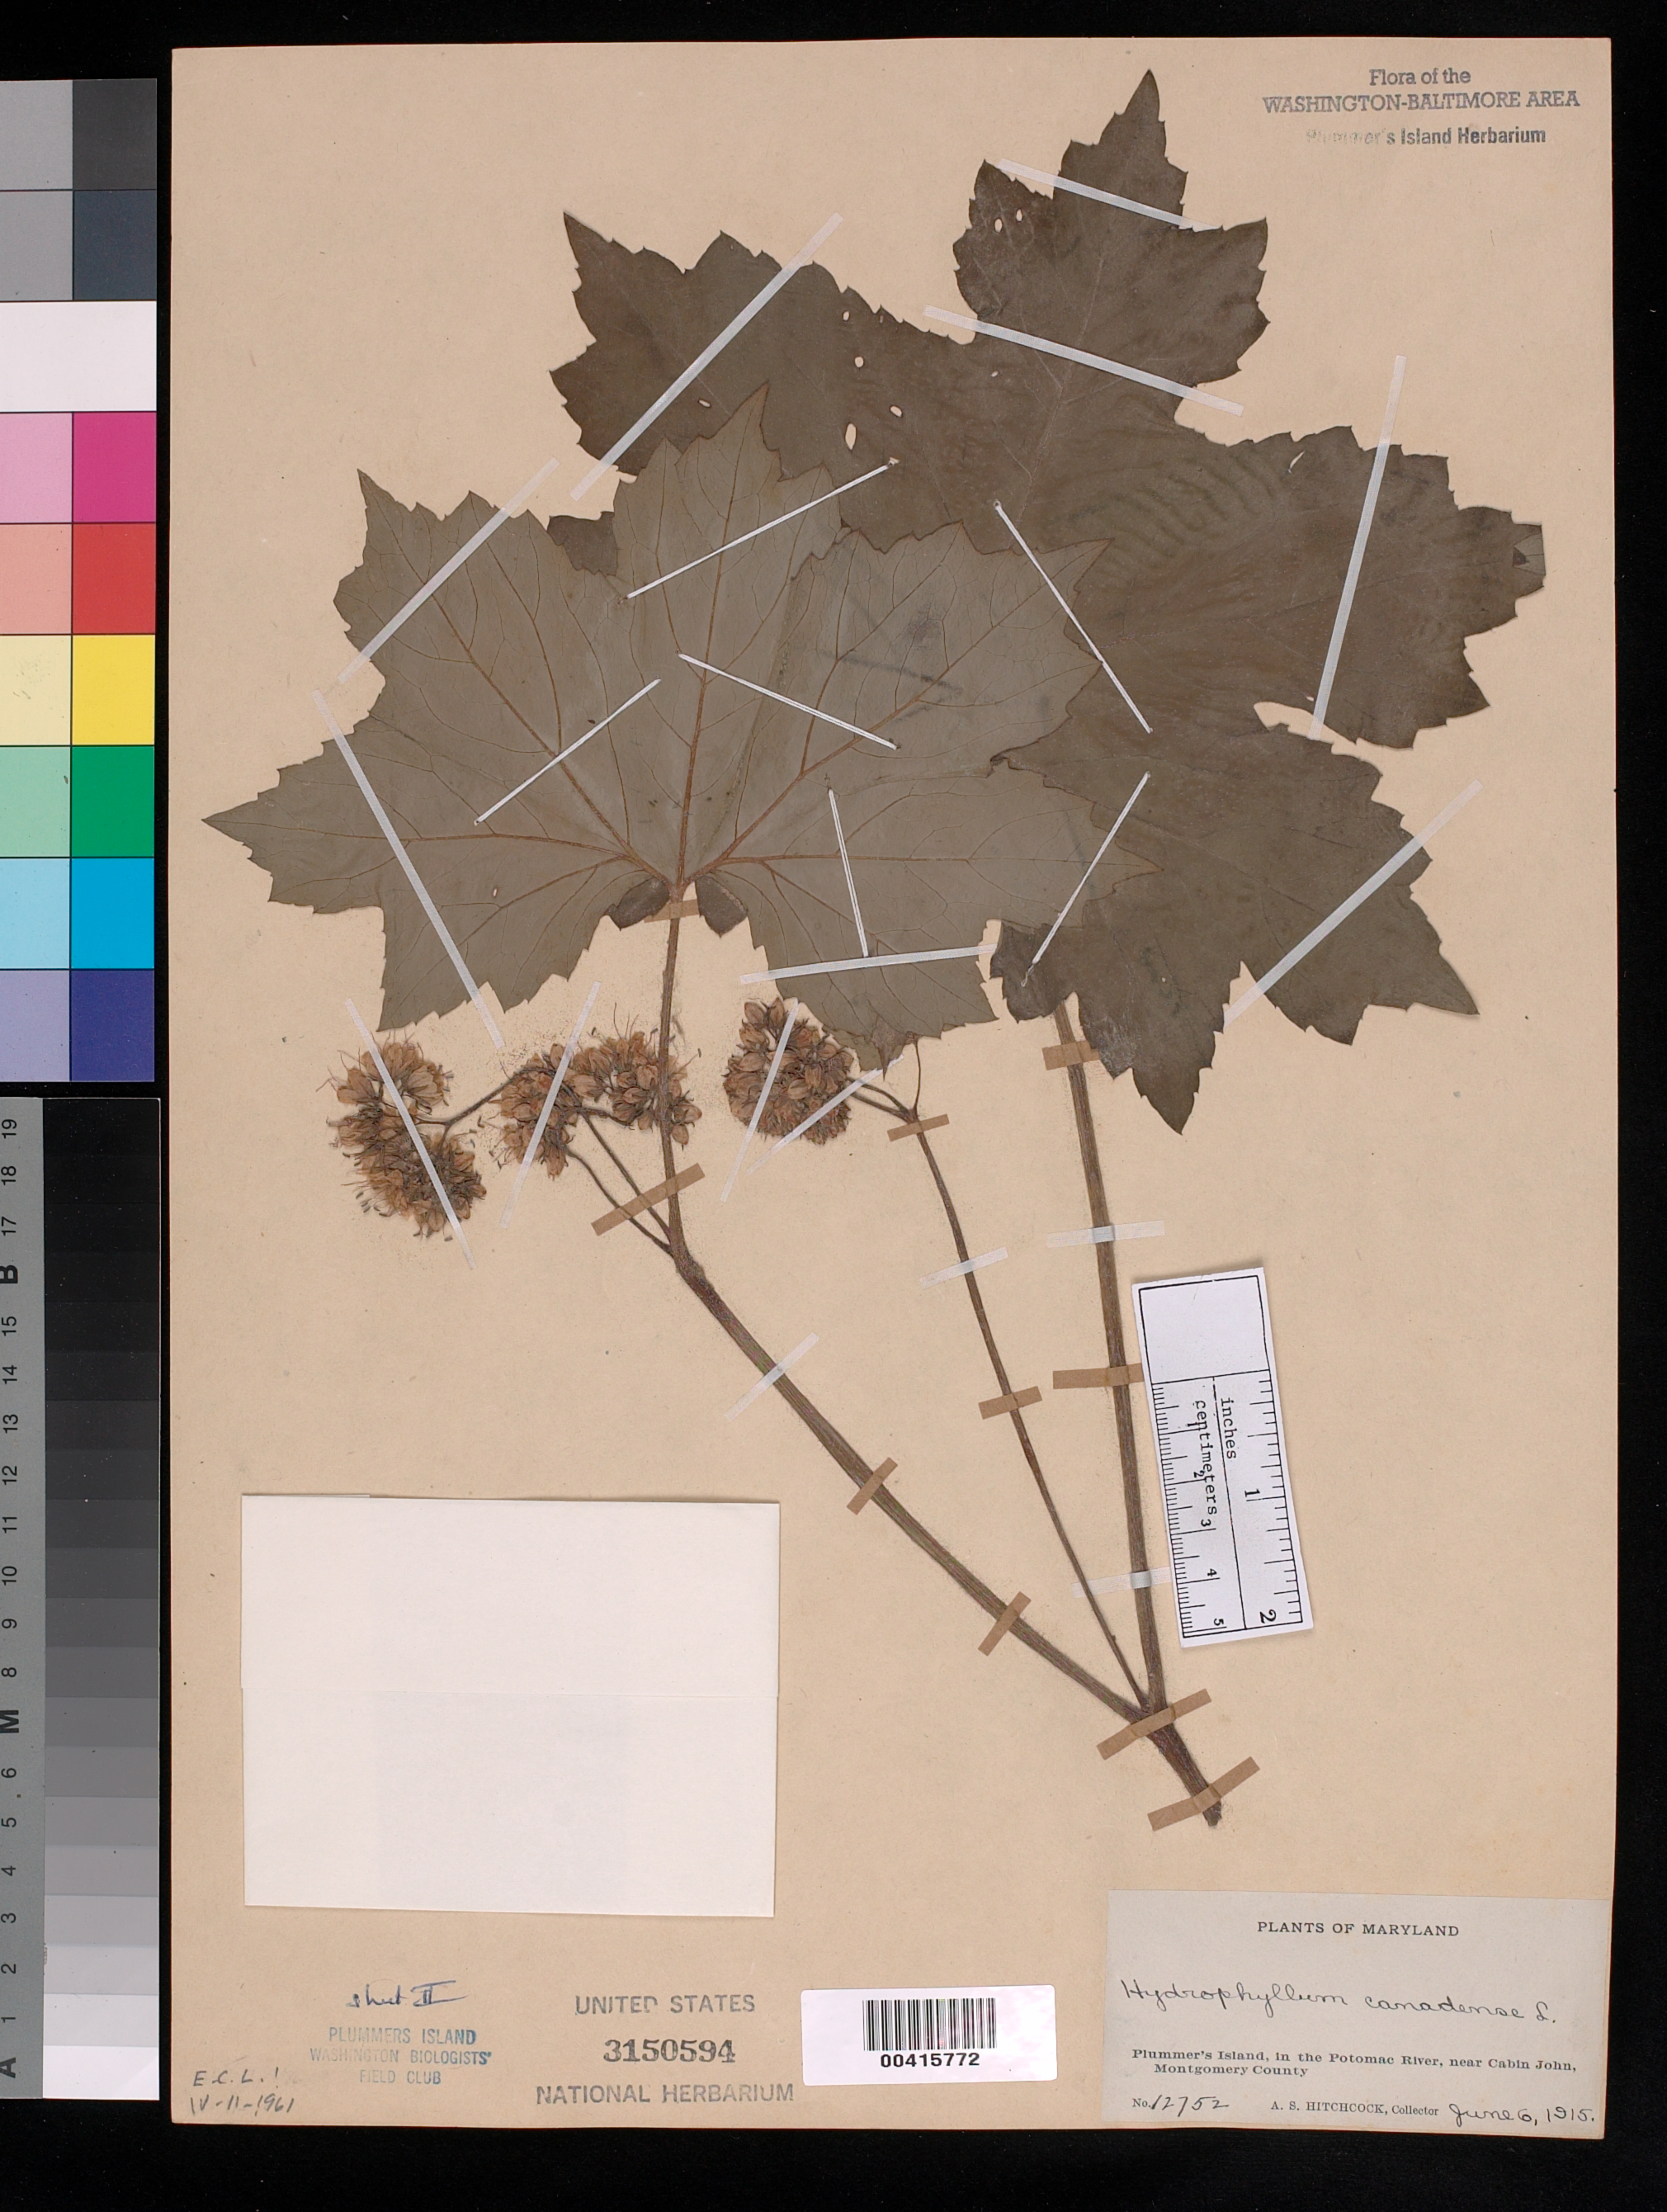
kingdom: Plantae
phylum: Tracheophyta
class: Magnoliopsida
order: Boraginales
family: Hydrophyllaceae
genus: Hydrophyllum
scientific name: Hydrophyllum canadense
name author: L.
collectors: A. S. Hitchcock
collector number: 12752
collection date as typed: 06 Jun 1915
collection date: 1915-06-06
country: United States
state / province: Maryland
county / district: Montgomery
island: Plummers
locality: Plummer's Island, near Cabin John C. & O. Canal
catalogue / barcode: US 3150594